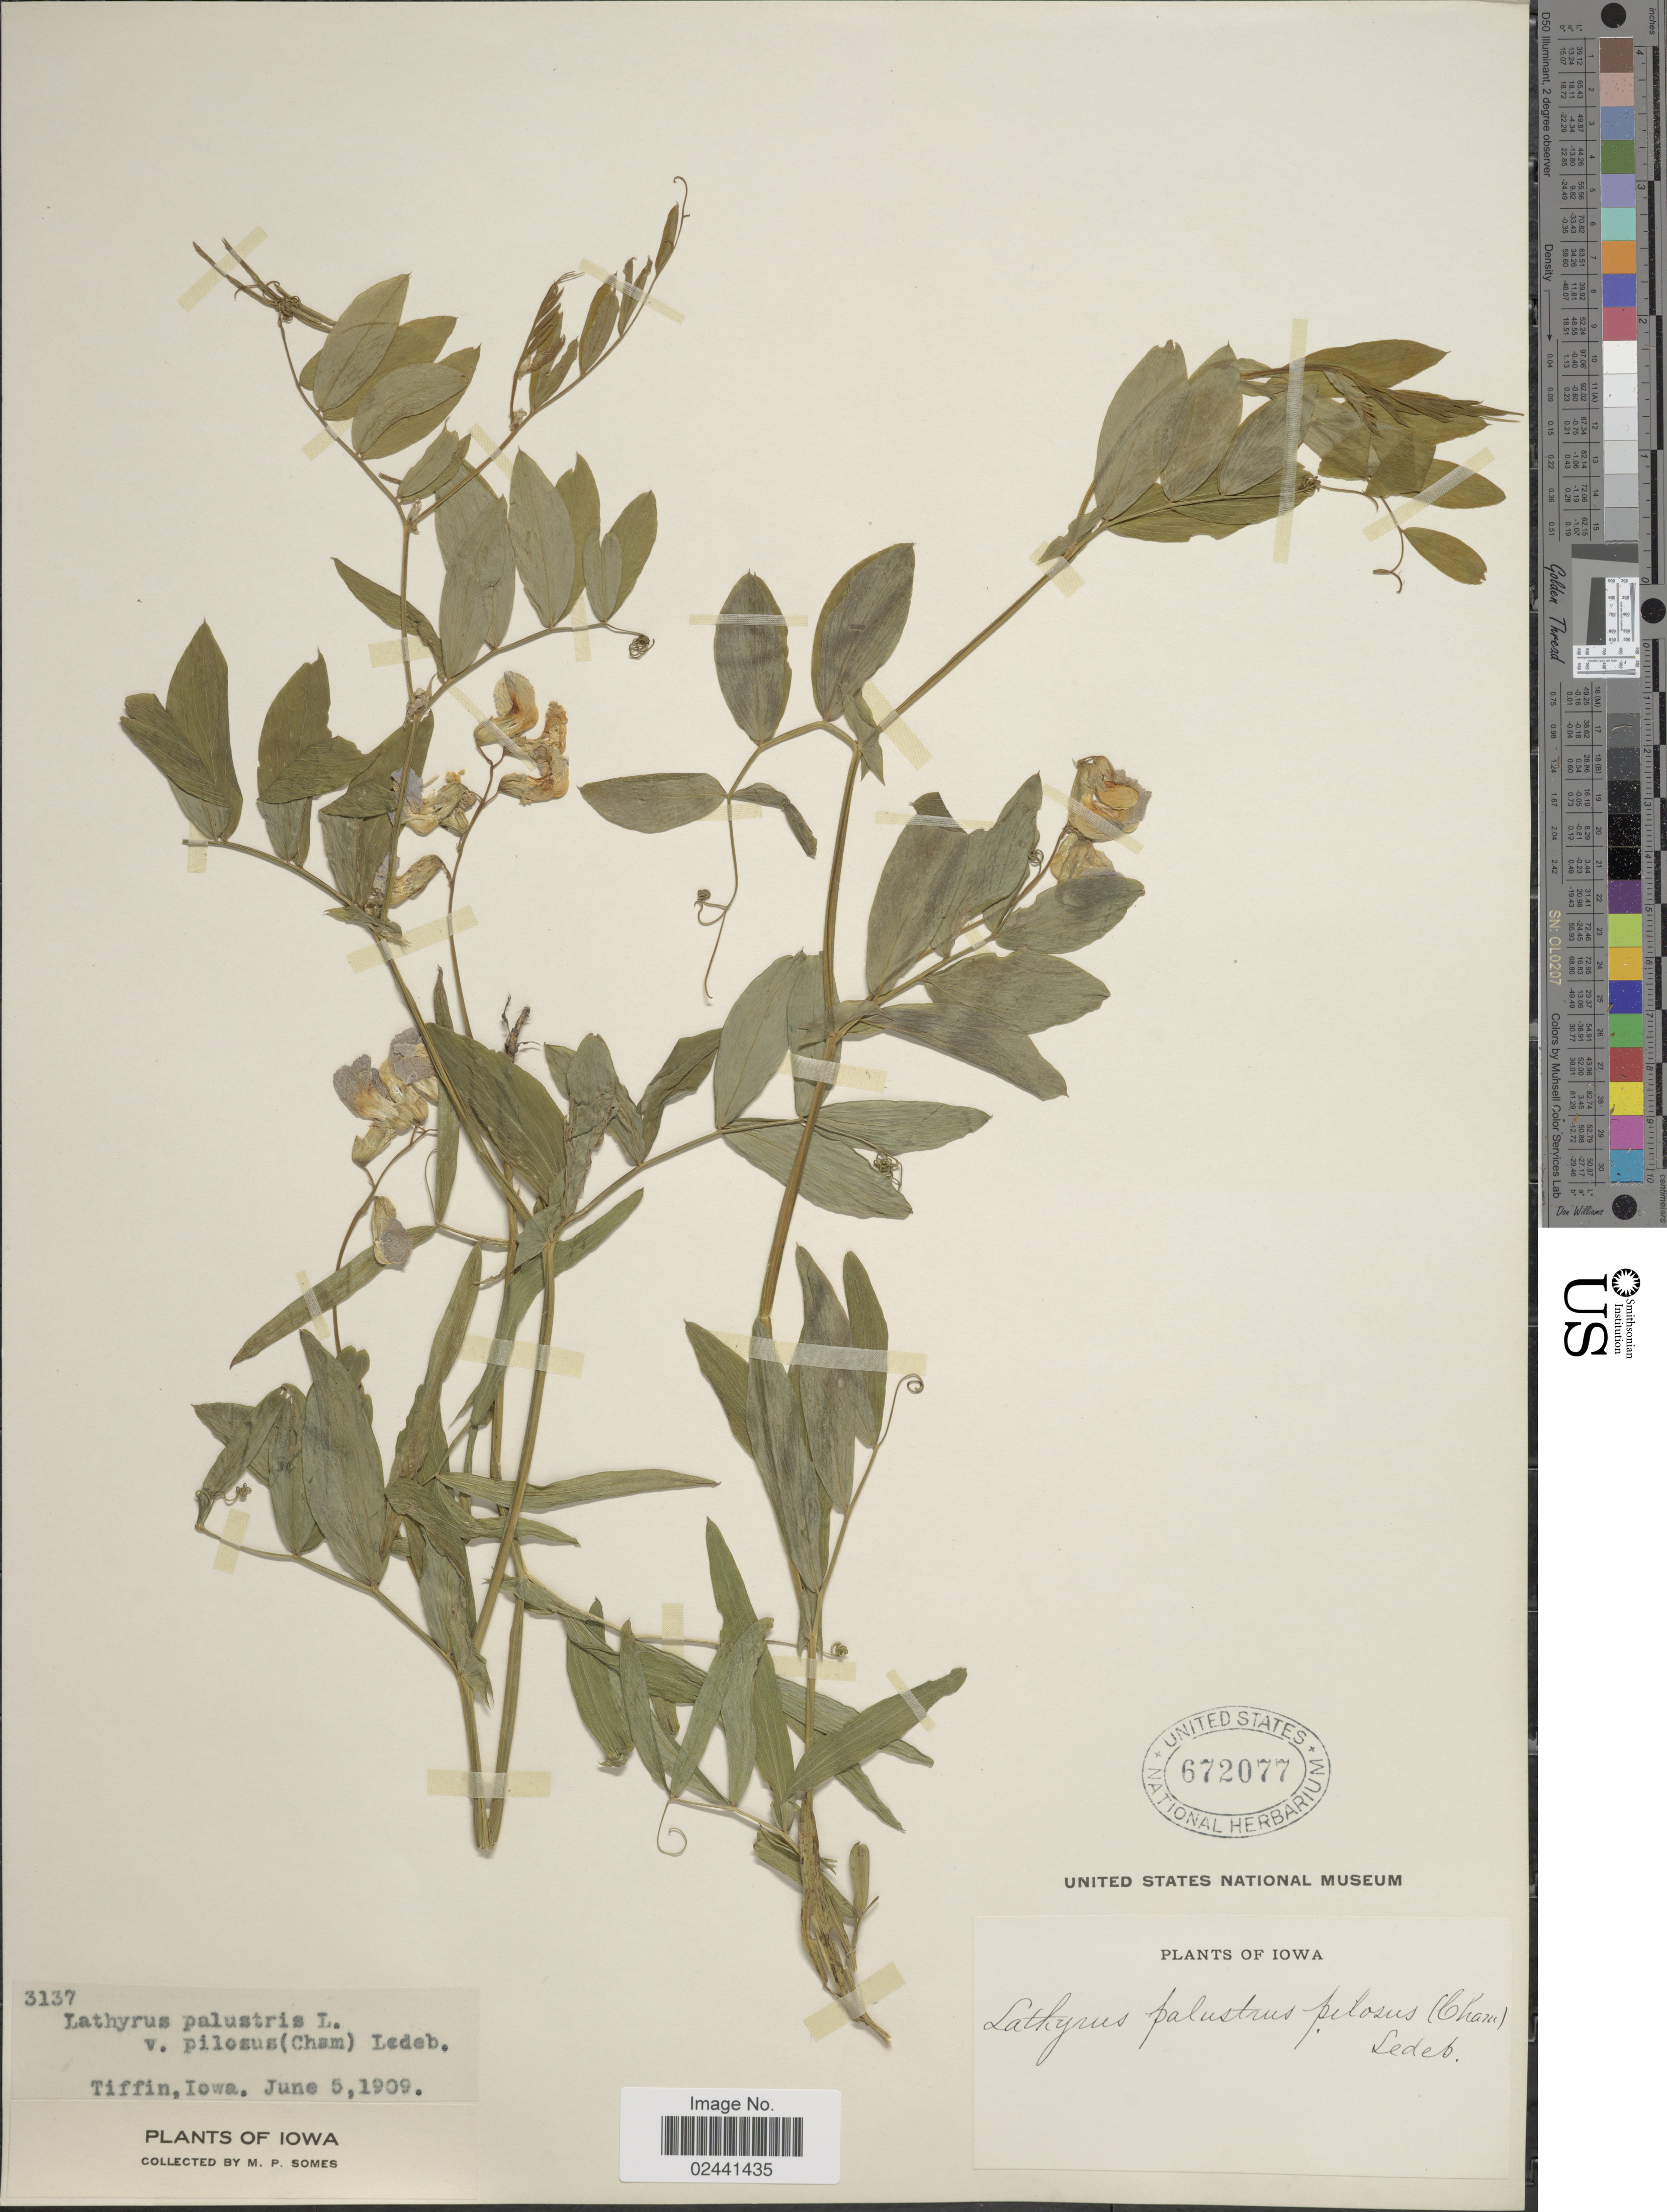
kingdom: Plantae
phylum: Tracheophyta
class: Magnoliopsida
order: Fabales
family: Fabaceae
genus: Lathyrus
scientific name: Lathyrus palustris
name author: L.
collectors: M. Somes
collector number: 3137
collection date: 1909-06-05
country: United States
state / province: Iowa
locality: Tiffin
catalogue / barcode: US 672077